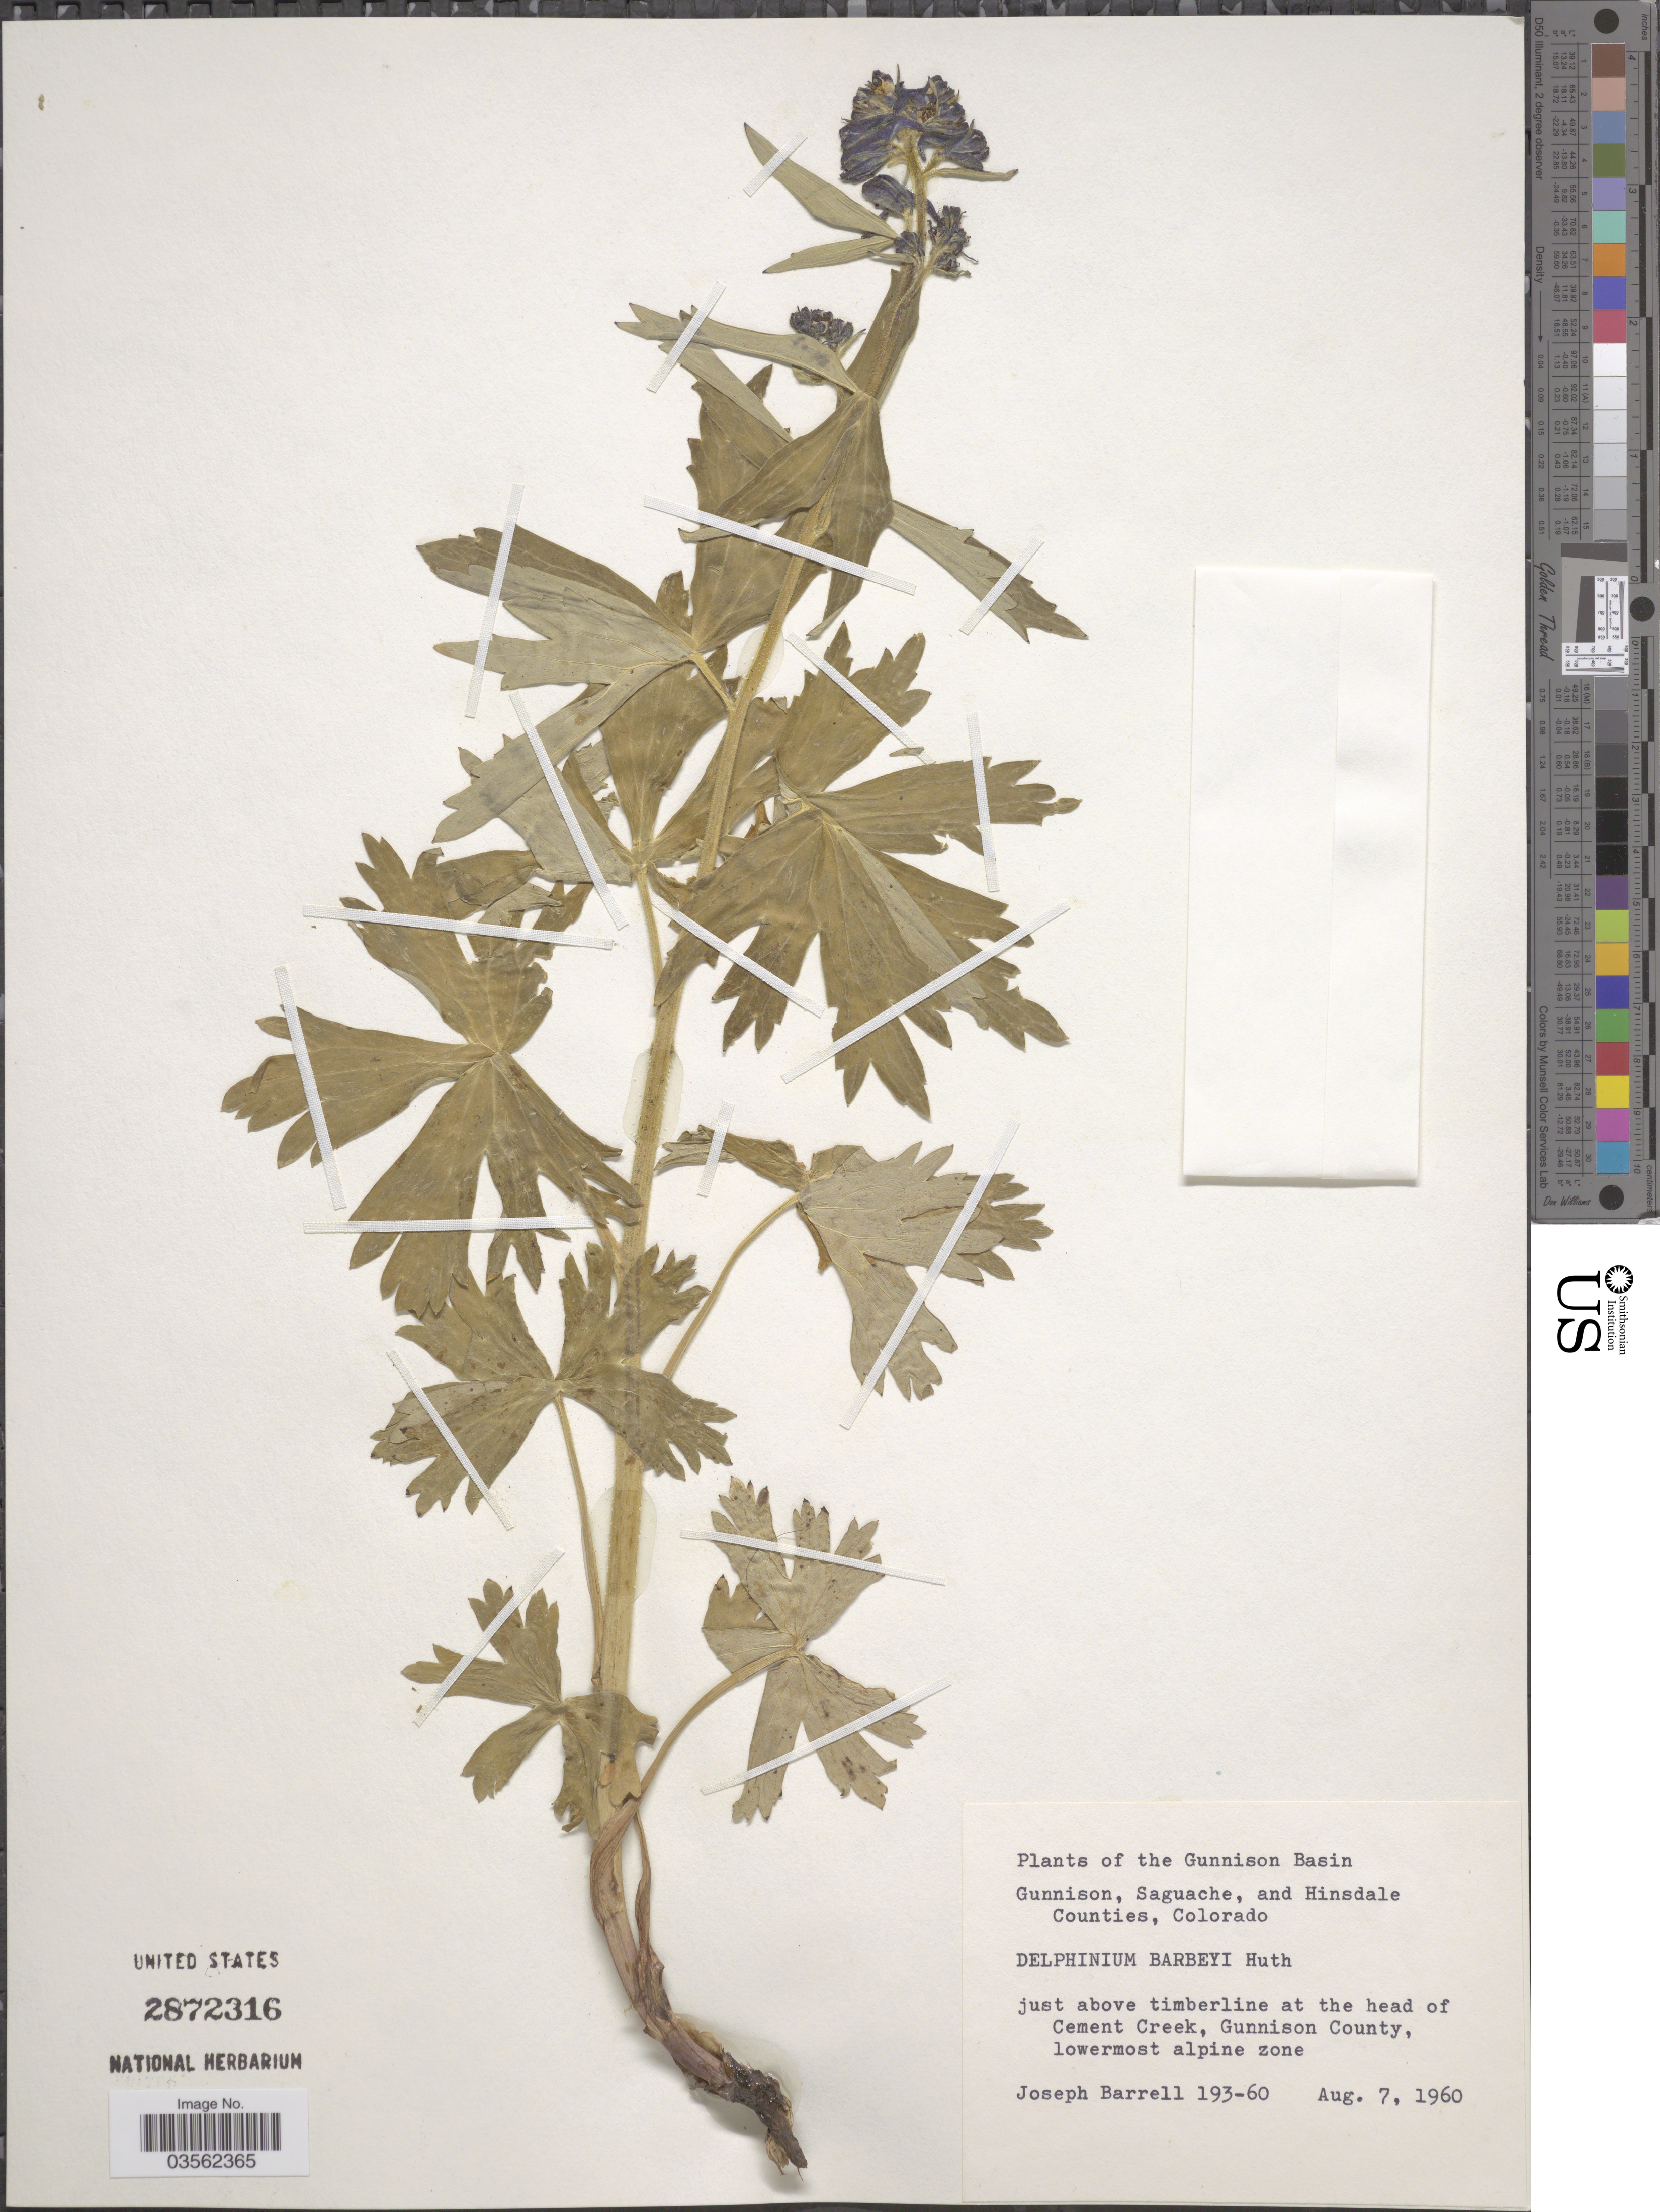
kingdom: Plantae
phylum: Tracheophyta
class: Magnoliopsida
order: Ranunculales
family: Ranunculaceae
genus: Delphinium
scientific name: Delphinium barbeyi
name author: (Huth) Huth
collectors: J. Barrell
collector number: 193-60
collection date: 1960-08-07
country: United States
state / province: Colorado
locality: The Gunnison Basin. Just above timberline at the head of Cement Creek, Gunnison County.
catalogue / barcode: US 2872316